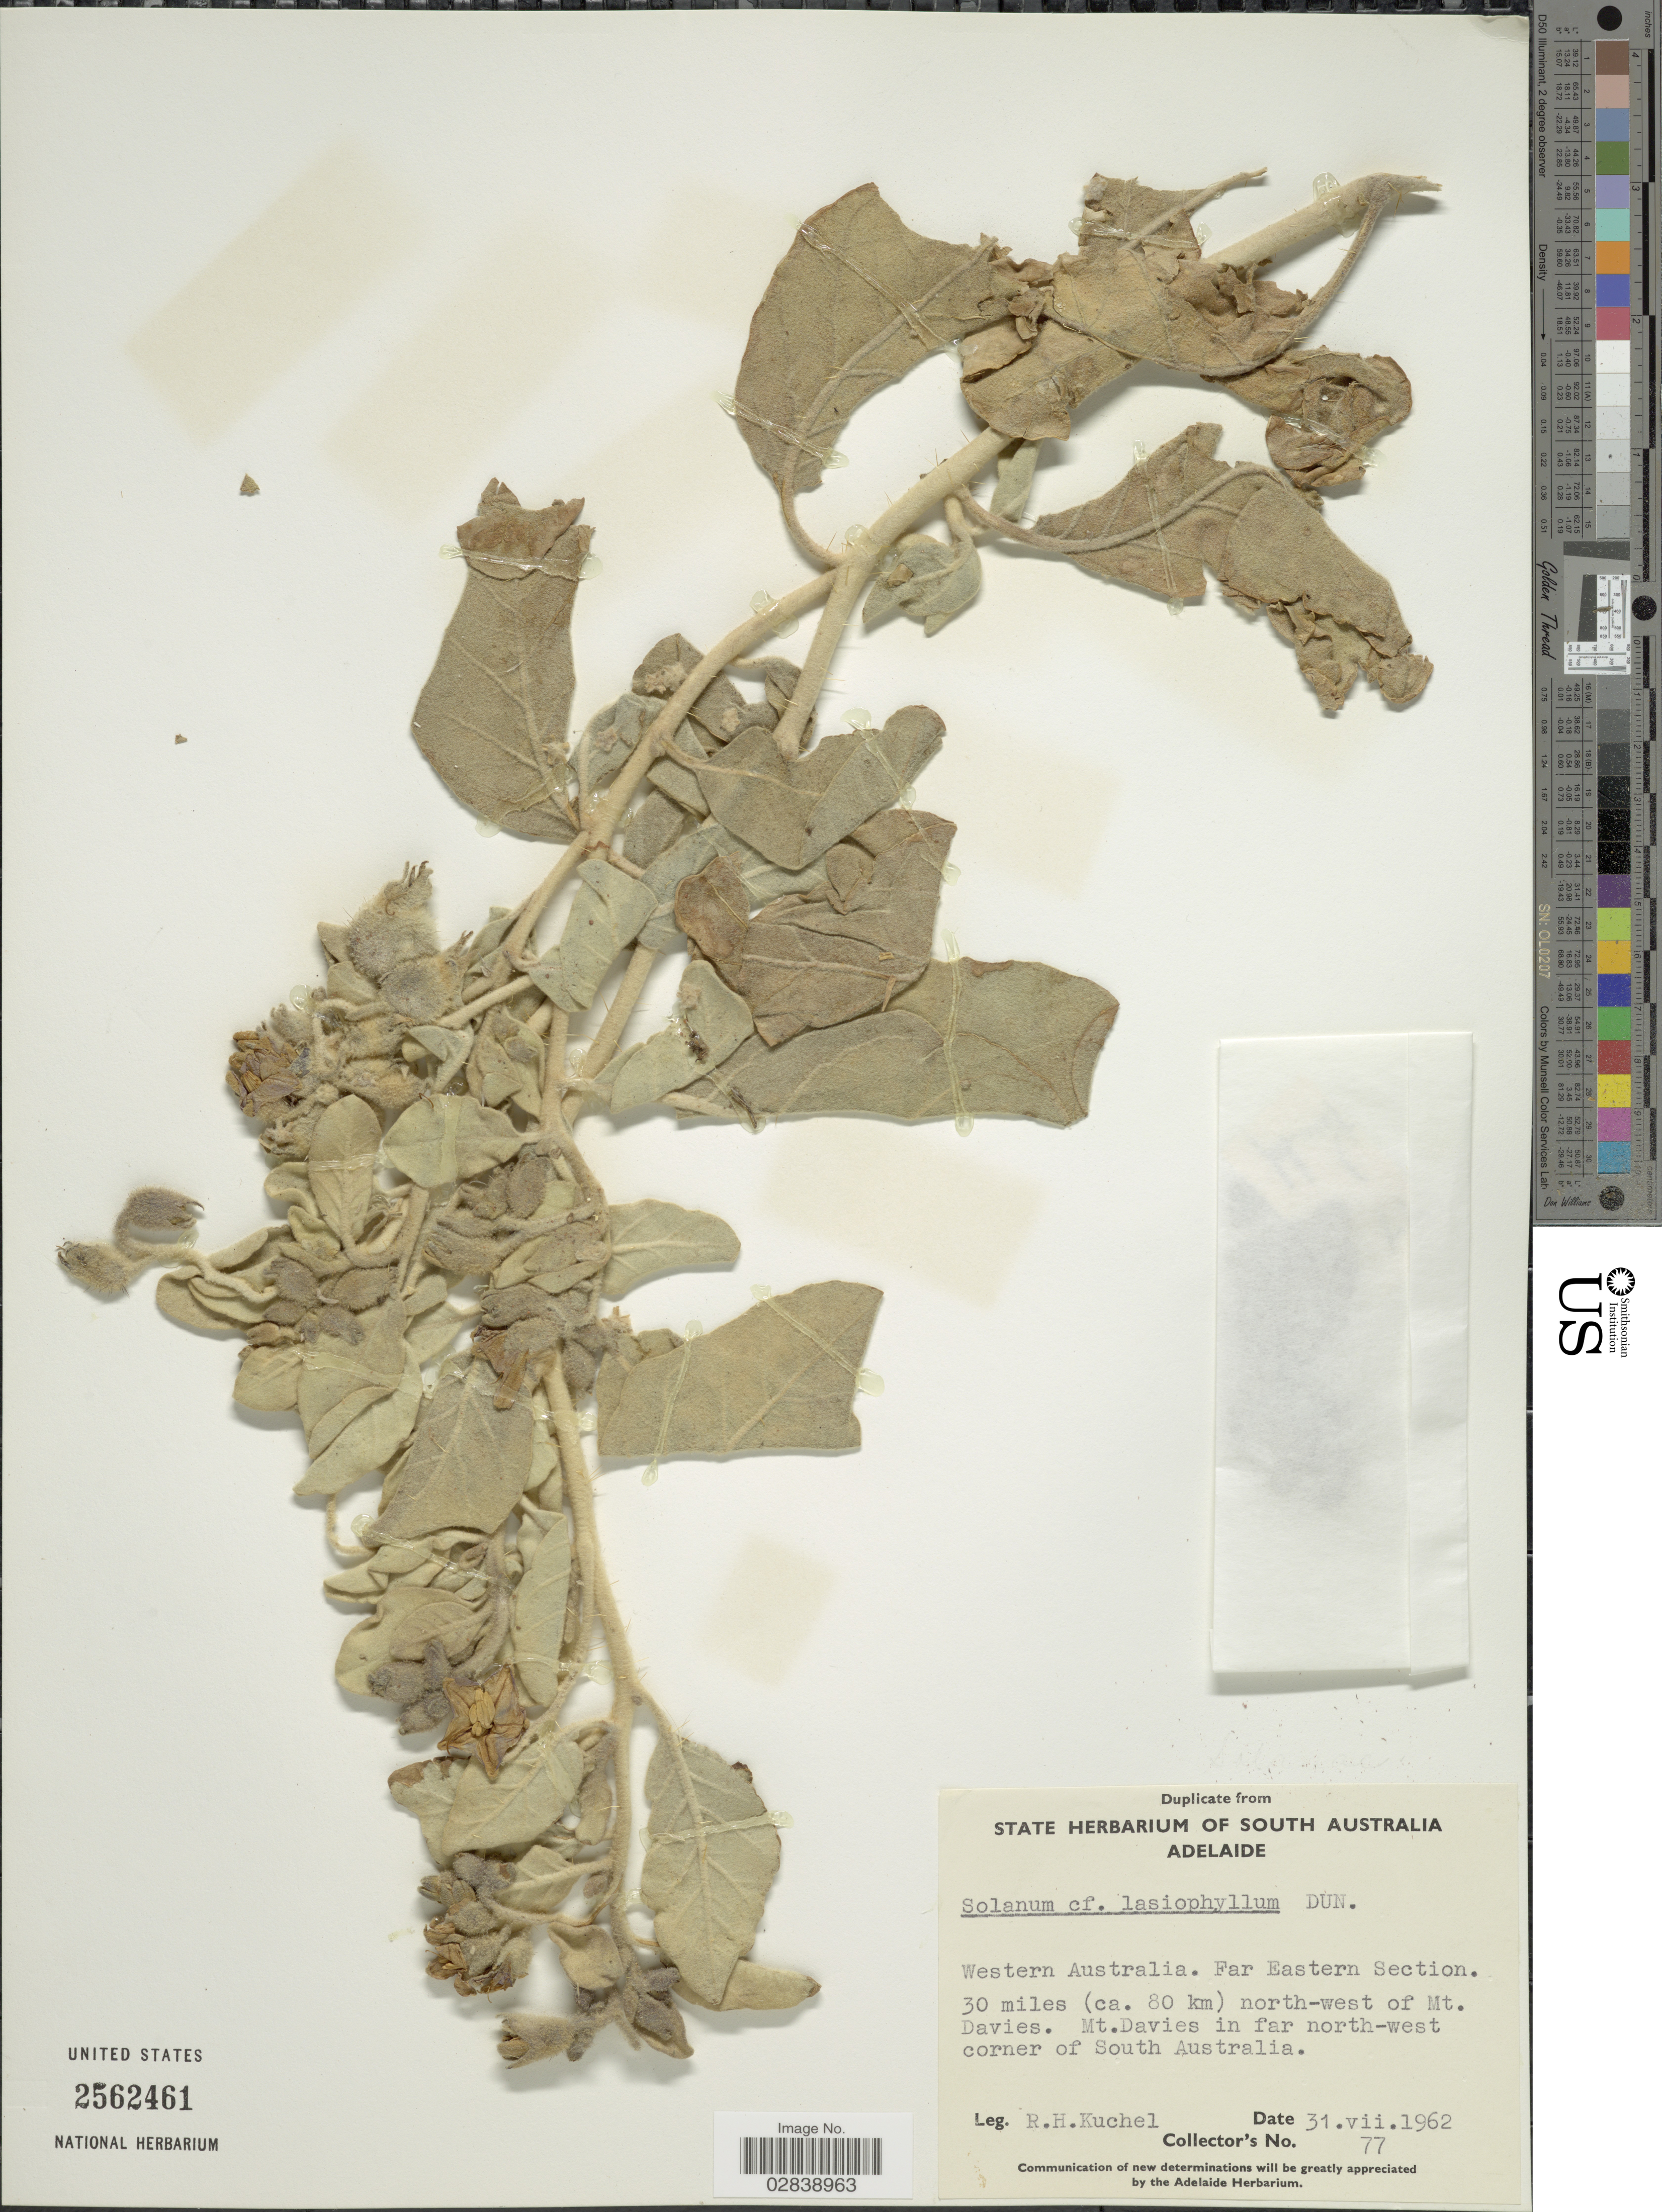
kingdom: Plantae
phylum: Tracheophyta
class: Magnoliopsida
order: Solanales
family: Solanaceae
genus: Solanum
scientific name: Solanum lasiophyllum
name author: Humb. & Bonpl. ex Dunal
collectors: R. Kuchel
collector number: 77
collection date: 1962-07-31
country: Australia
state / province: Western Australia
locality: Western Australia. Far Eastern Section. 30 miles (ca. 80 km) north-west of Mt. Davies. Mt. Davies in far north-west corner of South Australia.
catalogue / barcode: US 2562461